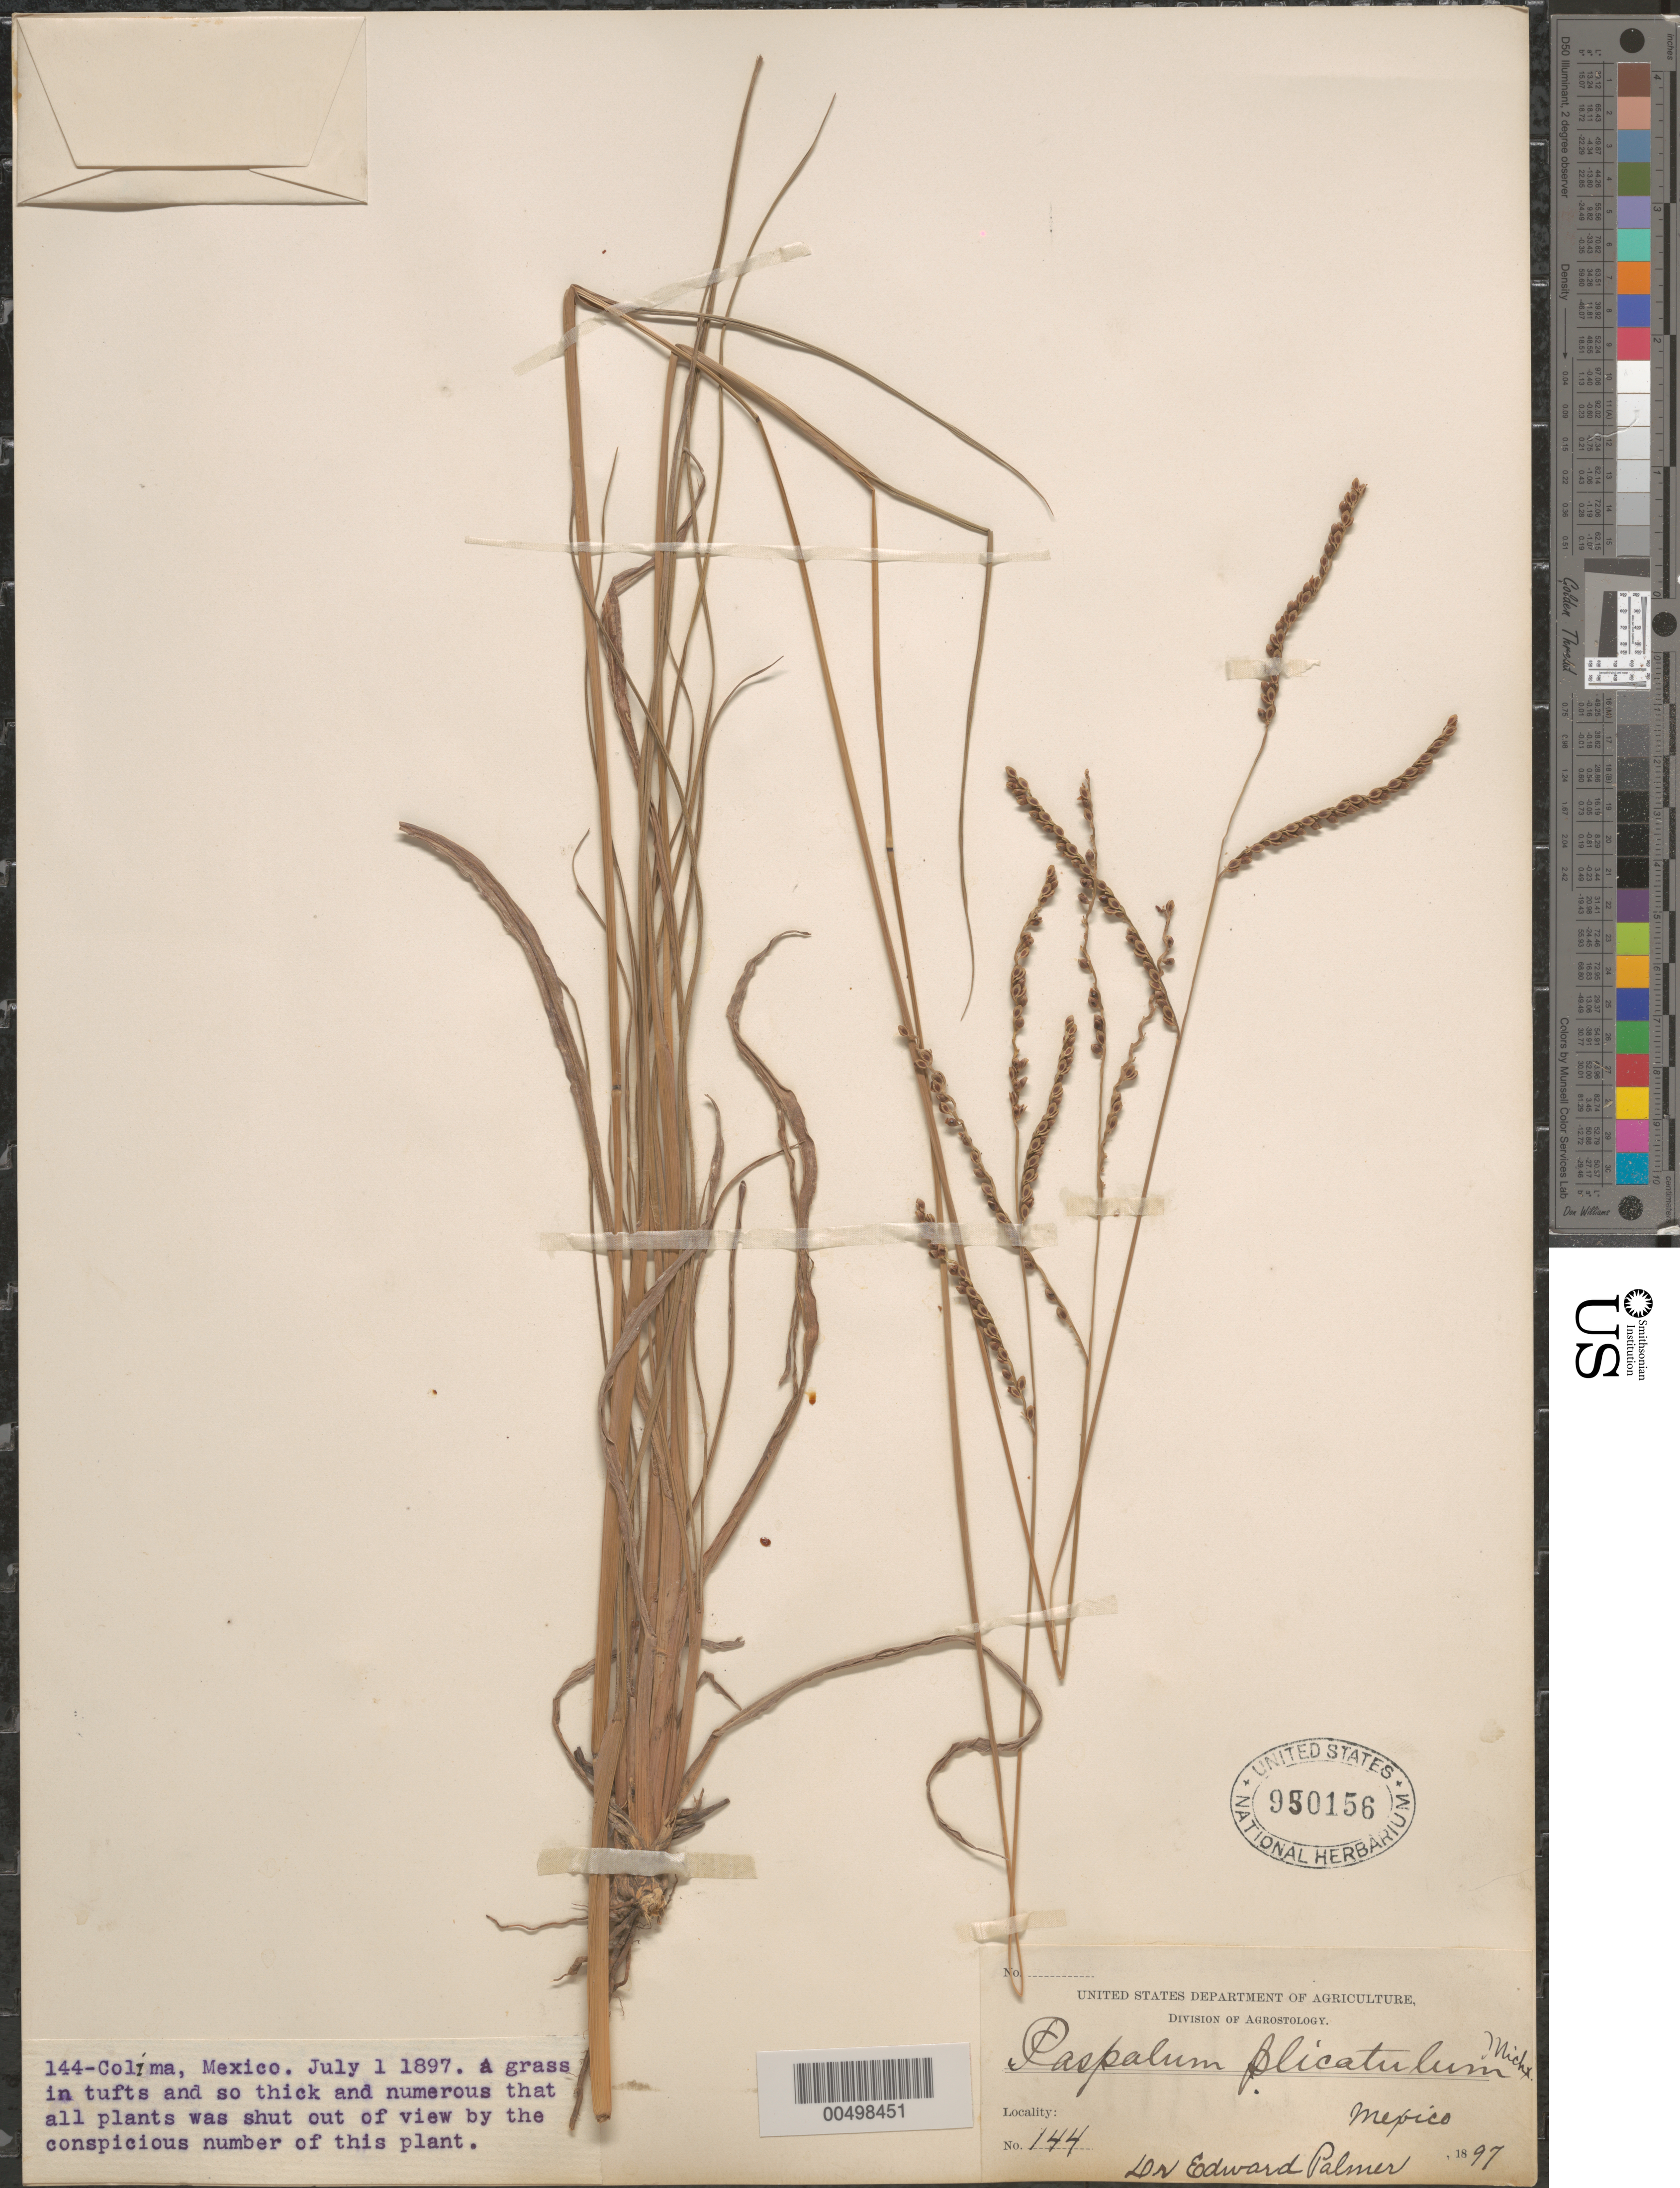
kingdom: Plantae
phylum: Tracheophyta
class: Liliopsida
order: Poales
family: Poaceae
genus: Paspalum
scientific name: Paspalum plicatulum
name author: Michx.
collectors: E. Palmer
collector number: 144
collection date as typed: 1 Jul 1897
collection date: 1897-07-01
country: Mexico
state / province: Colima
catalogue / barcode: US 950156